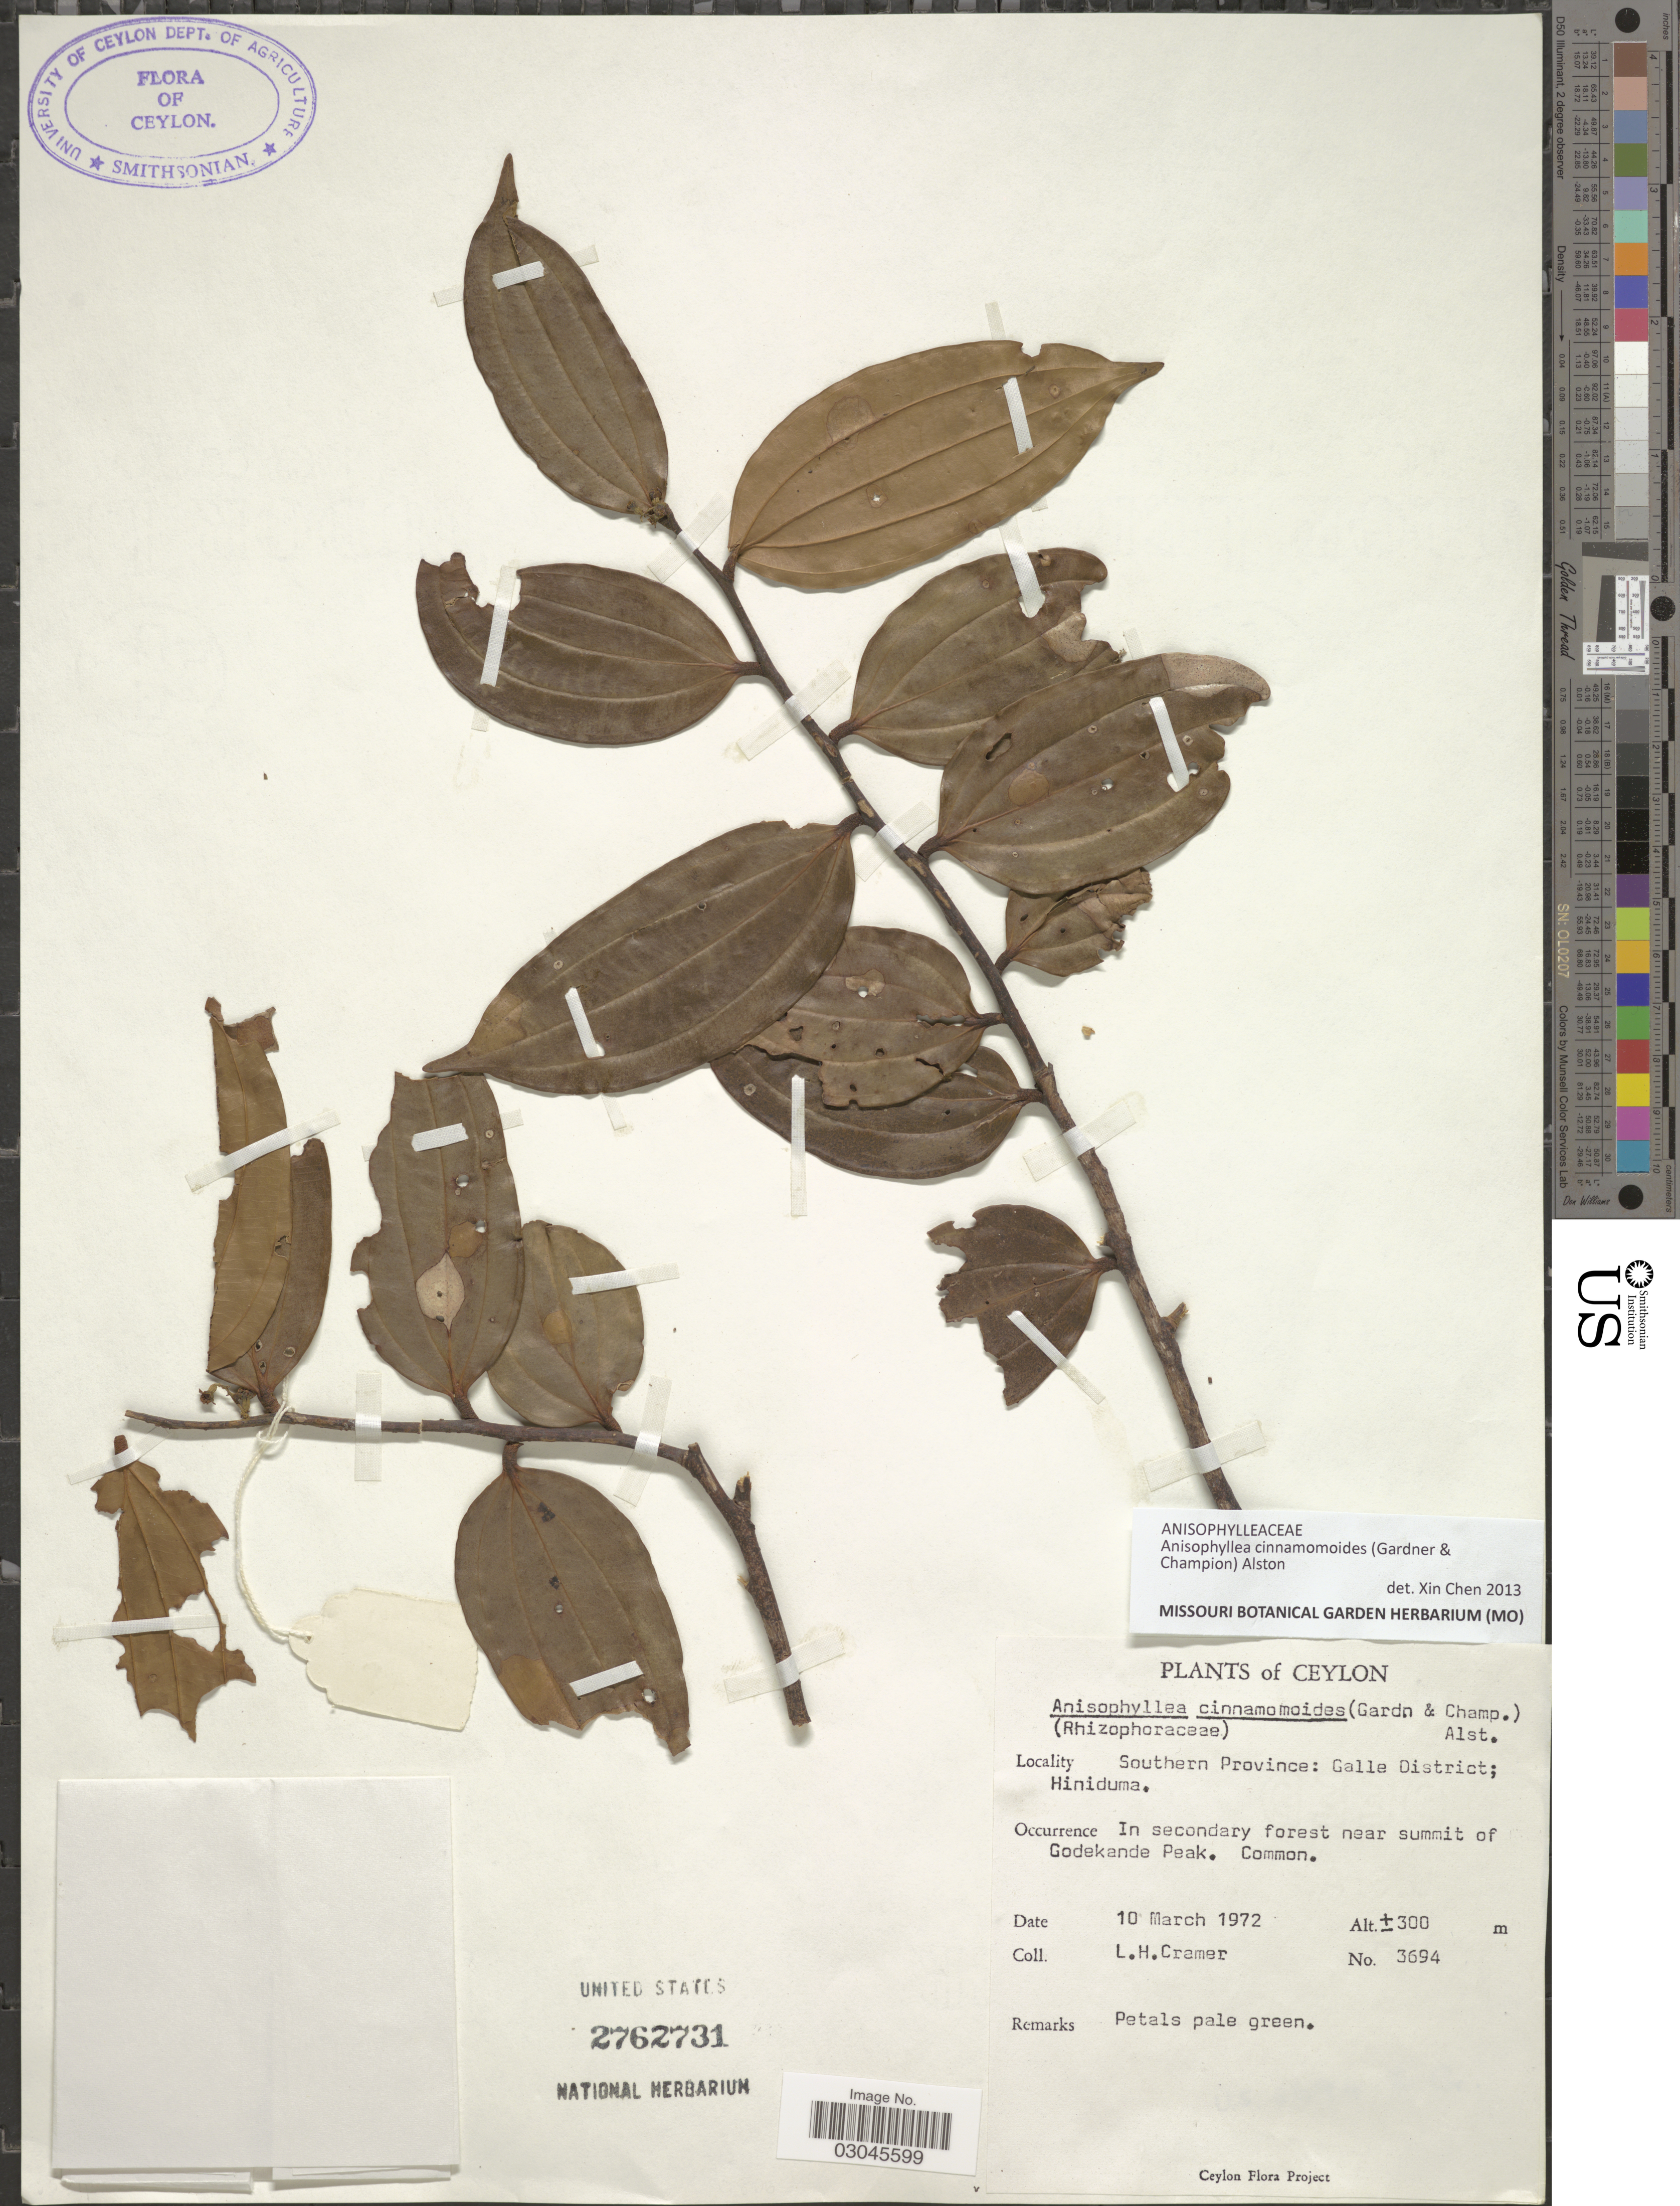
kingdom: Plantae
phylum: Tracheophyta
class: Magnoliopsida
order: Cucurbitales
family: Anisophylleaceae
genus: Anisophyllea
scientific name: Anisophyllea cinnamomoides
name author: Alston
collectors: L. H. Cramer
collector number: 3694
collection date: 1972-03-10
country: Sri Lanka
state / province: Southern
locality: Ceylon. Galle District; Hiniduma.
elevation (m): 300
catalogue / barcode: US 2762731